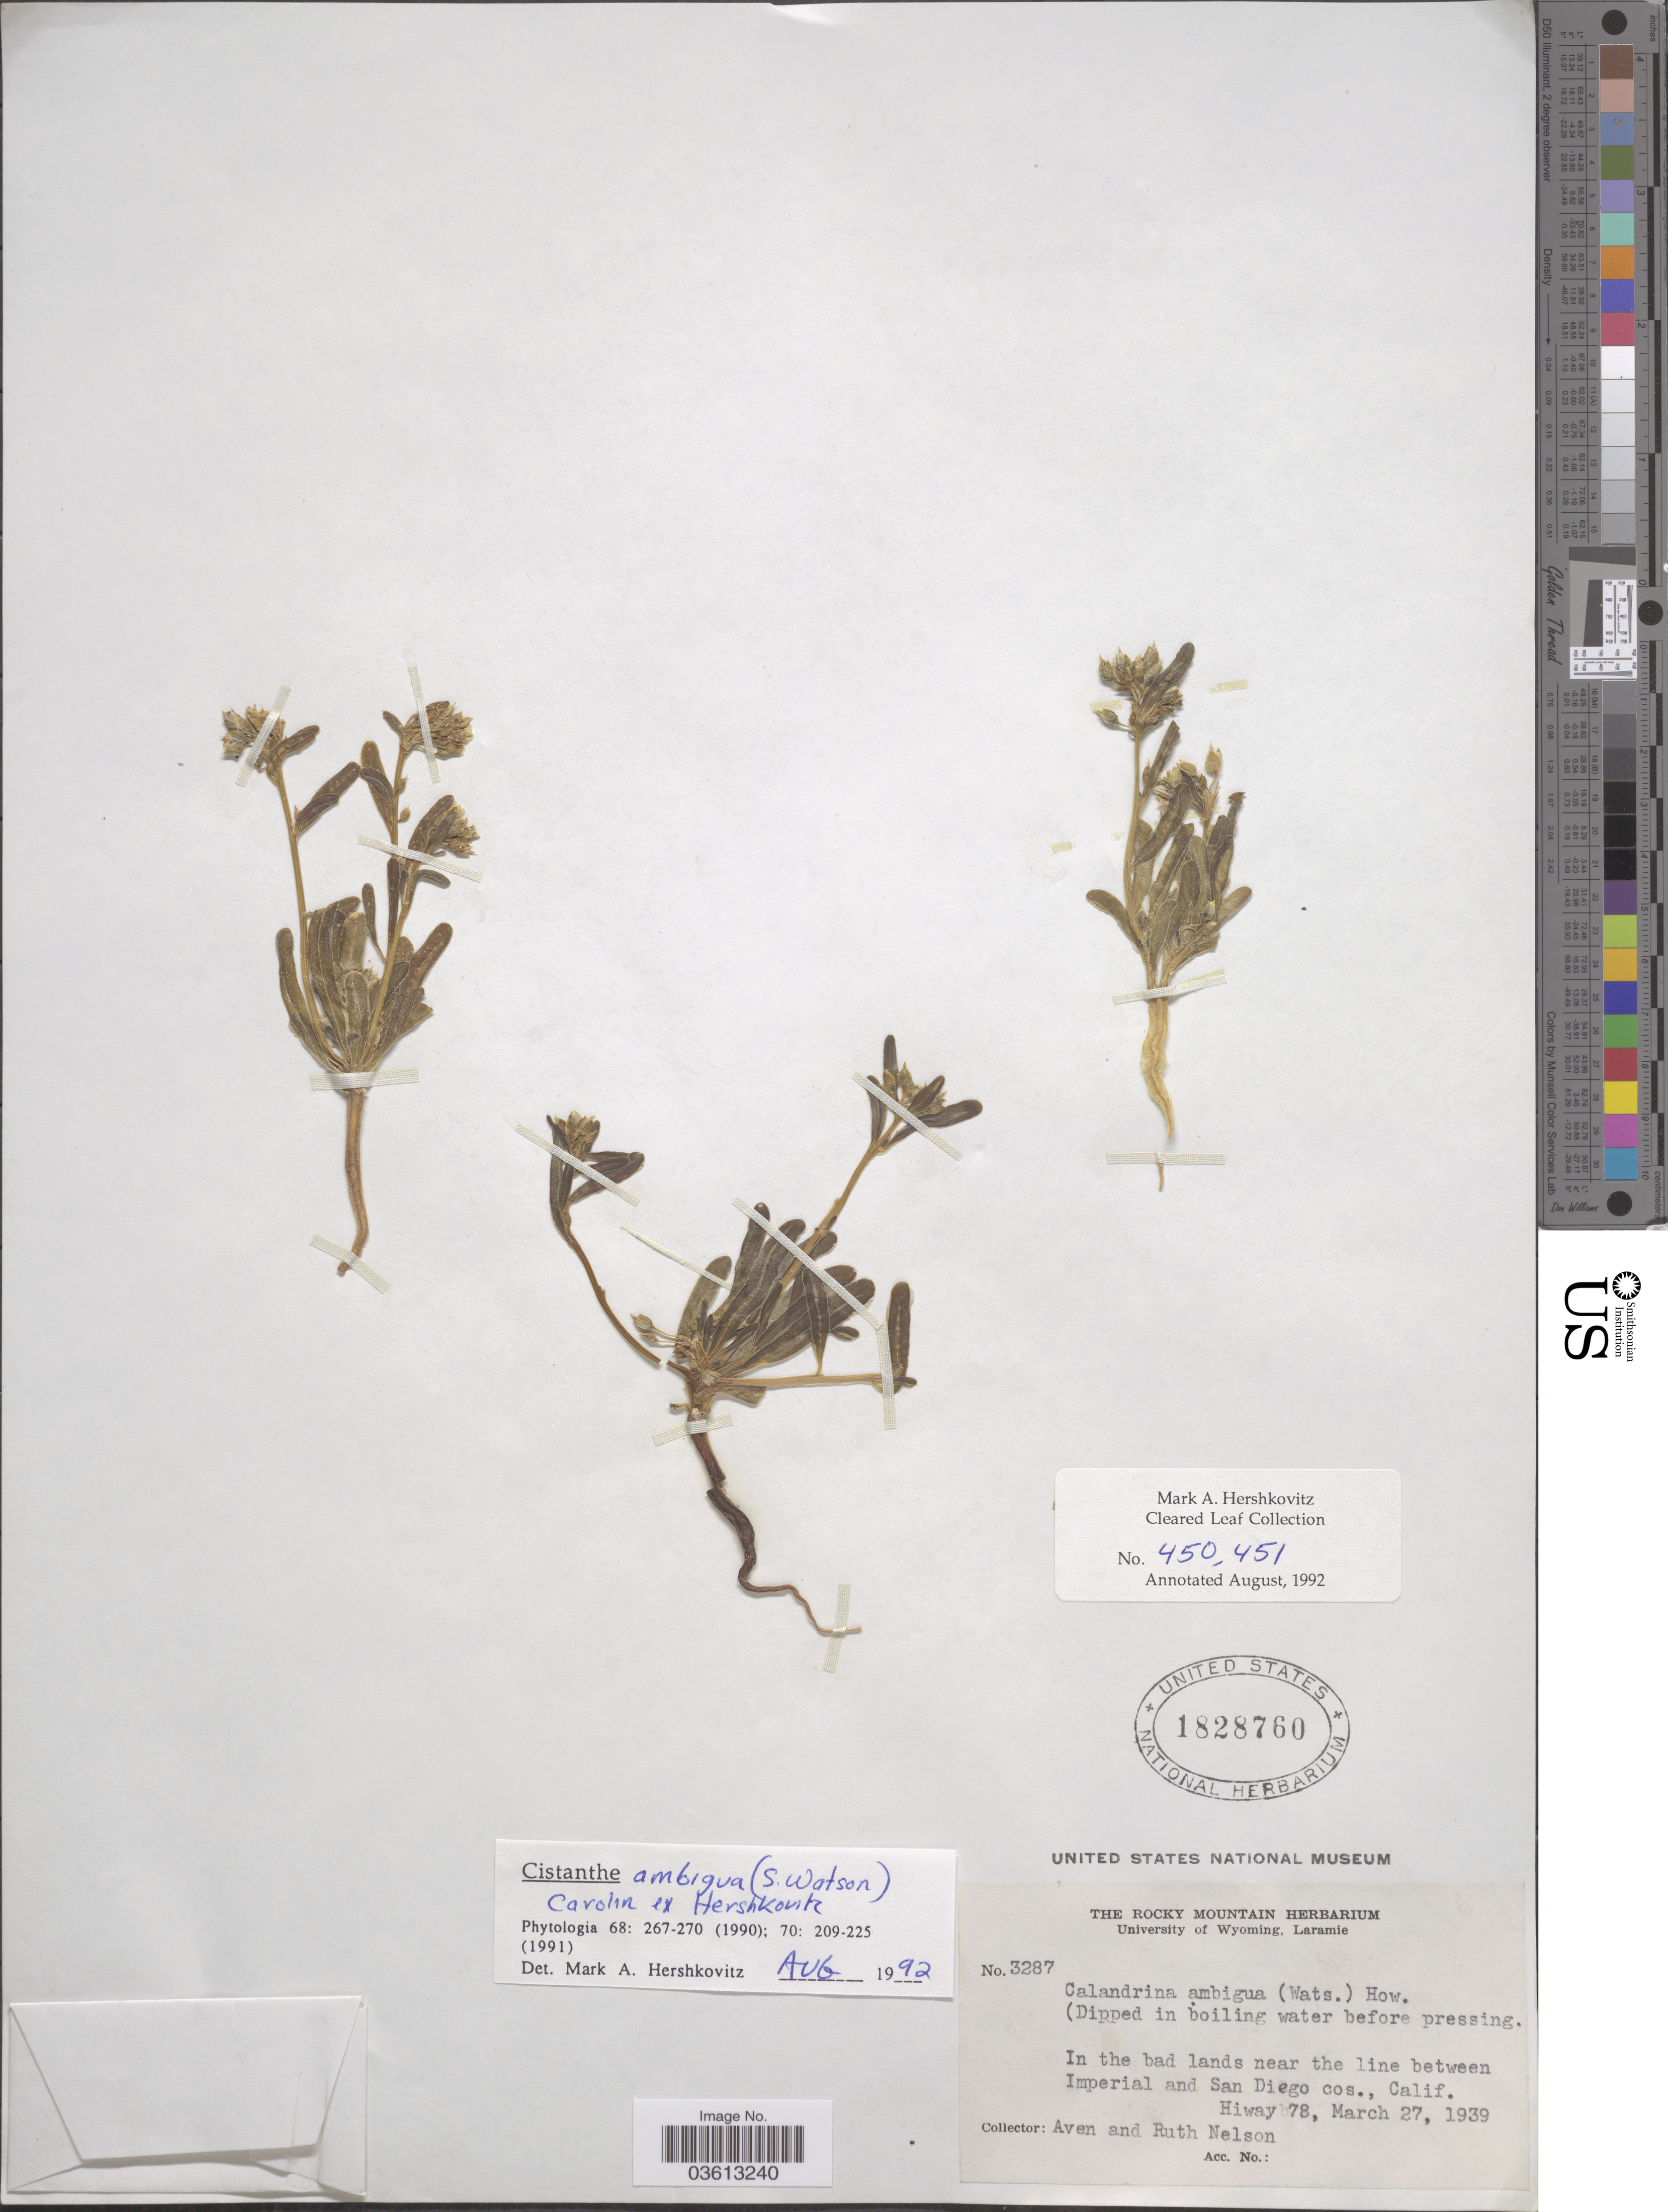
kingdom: Plantae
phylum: Tracheophyta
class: Magnoliopsida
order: Caryophyllales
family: Montiaceae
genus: Thingia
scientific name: Thingia ambigua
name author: (S. Watson) Hershk.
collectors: A. Nelson & R. A. Nelson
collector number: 3287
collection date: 1939-03-27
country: United States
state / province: California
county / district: San Diego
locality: In the bad lands near the line between Imperial and San Diego cos., Hiway 78.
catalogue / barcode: US 1828760